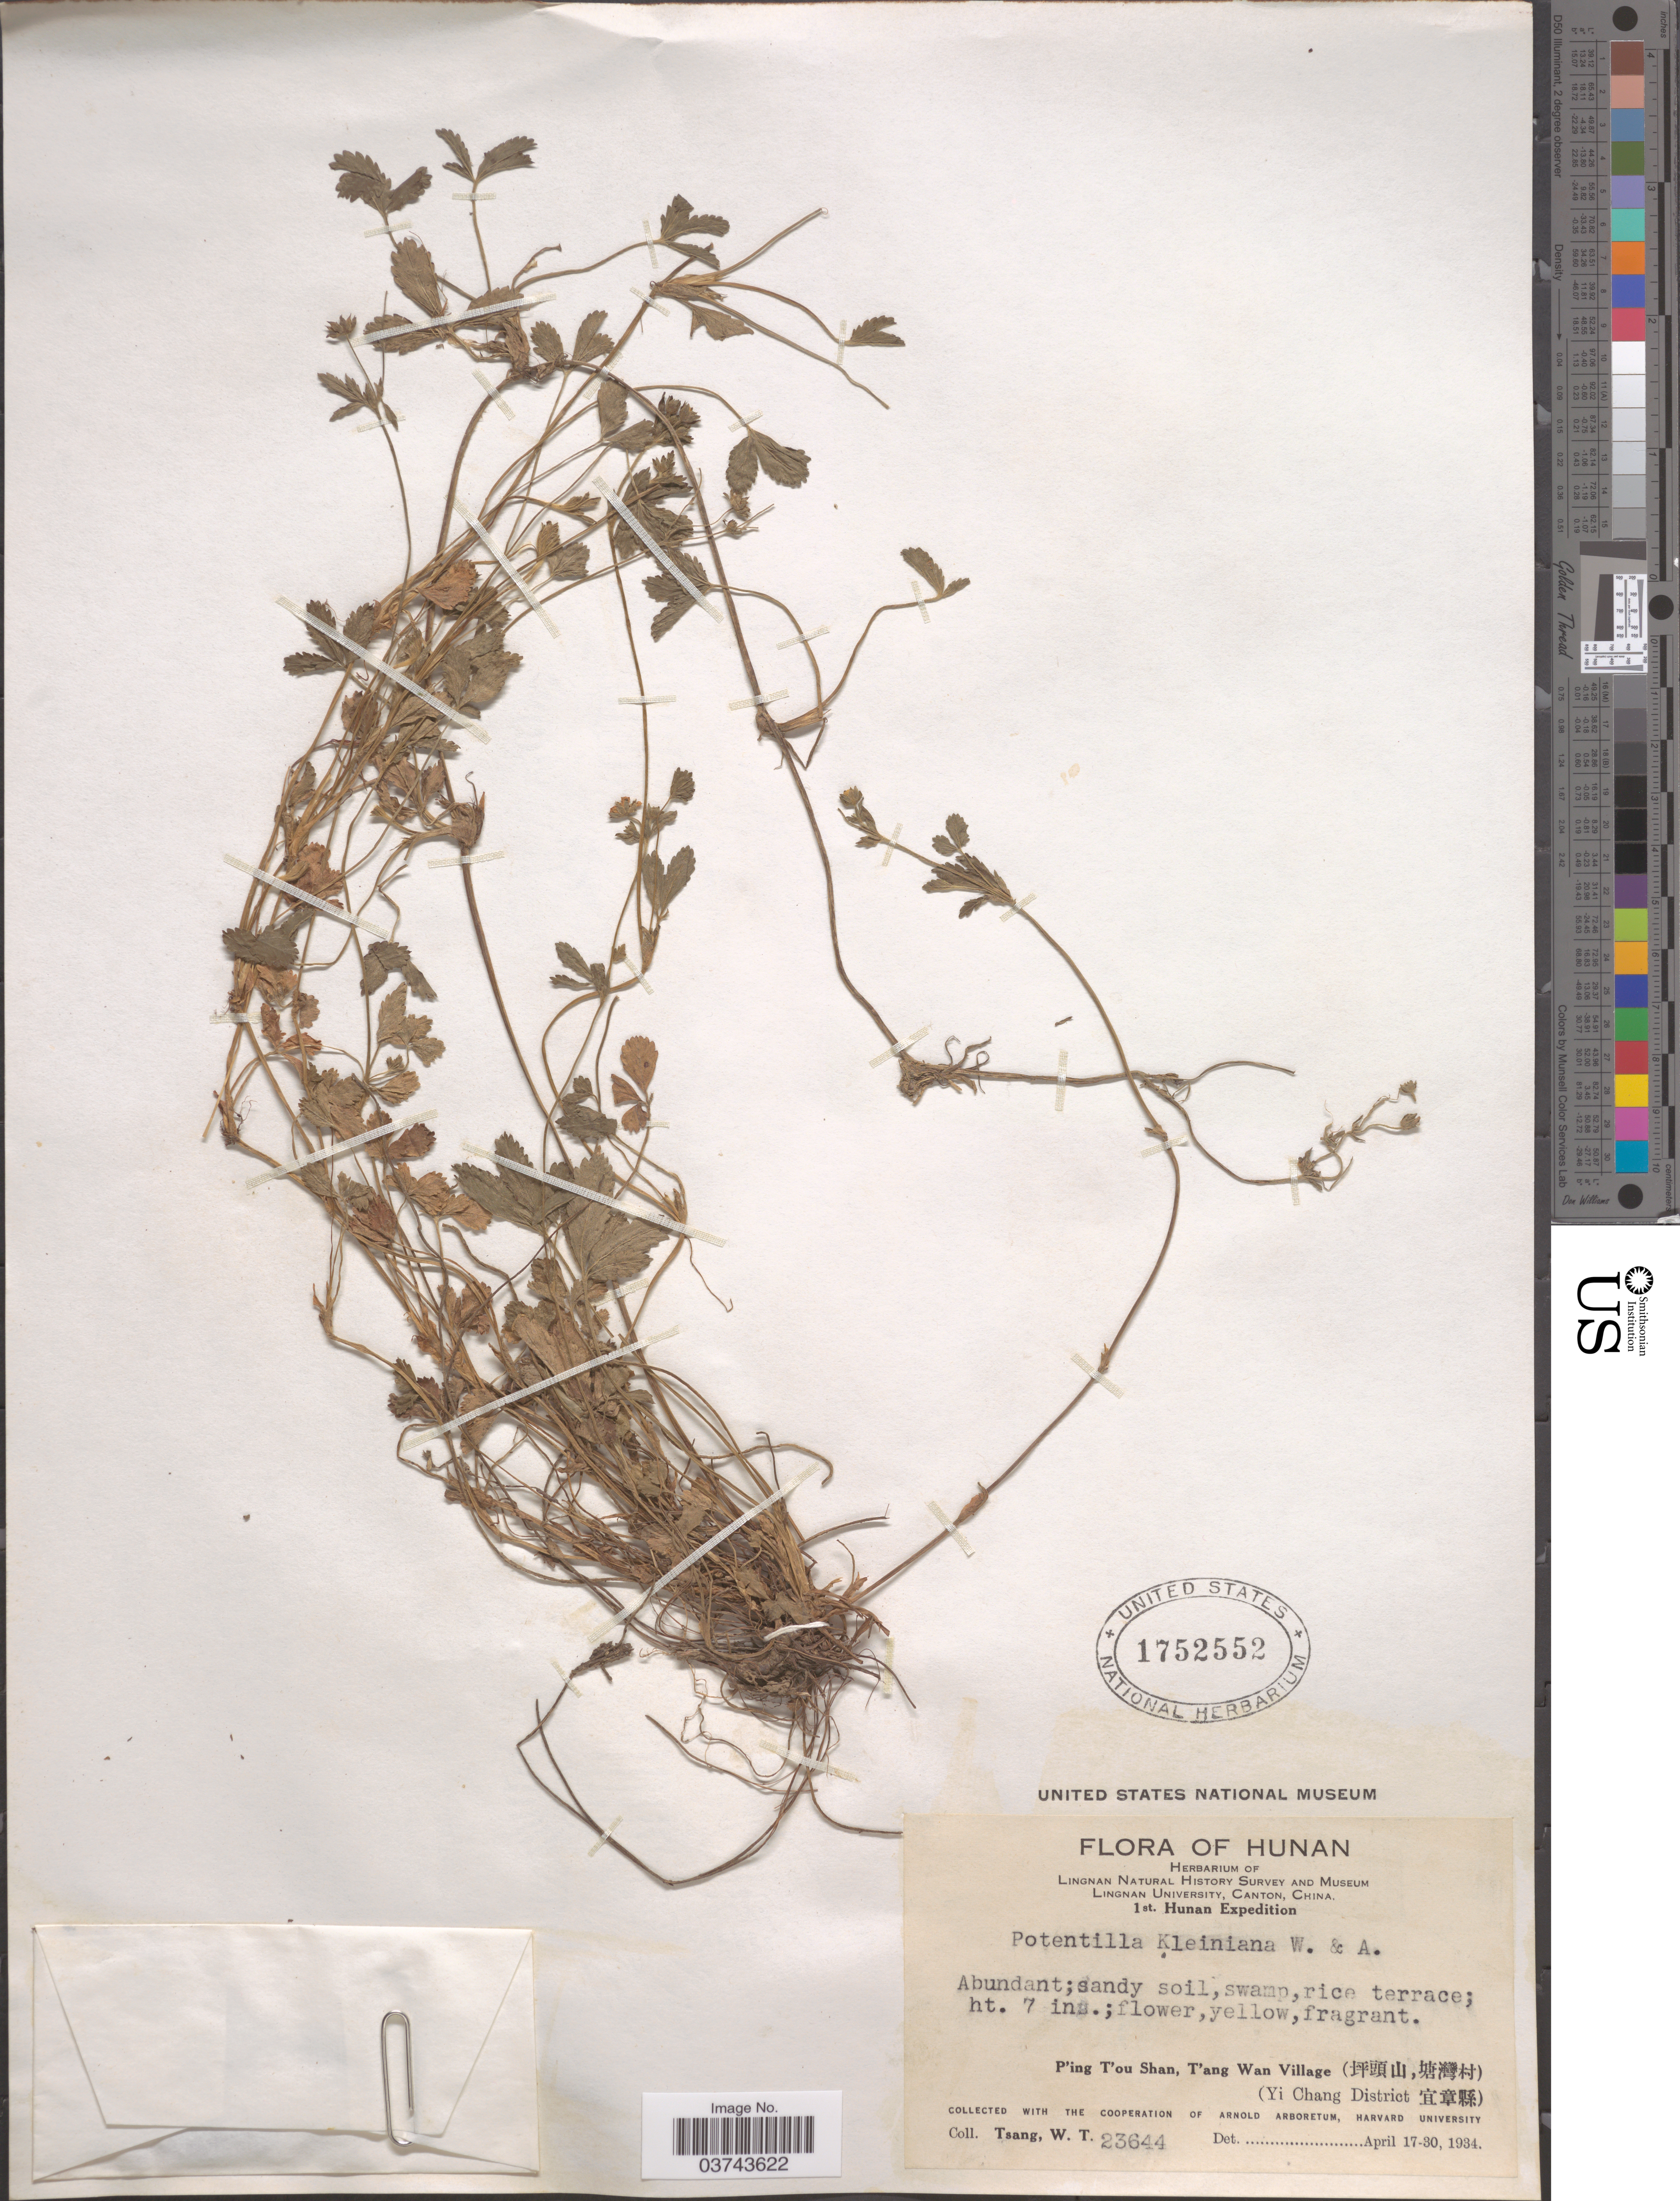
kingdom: Plantae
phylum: Tracheophyta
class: Magnoliopsida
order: Rosales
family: Rosaceae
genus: Potentilla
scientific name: Potentilla kleiniana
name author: Wight & Arn.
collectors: W. T. Tsang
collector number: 23644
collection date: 1934-04-17/1934-04-30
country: China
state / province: Hunan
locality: P'ing T'ou Shan, T'ang Wan Village (X) (Yi Chang District X).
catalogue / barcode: US 1752552